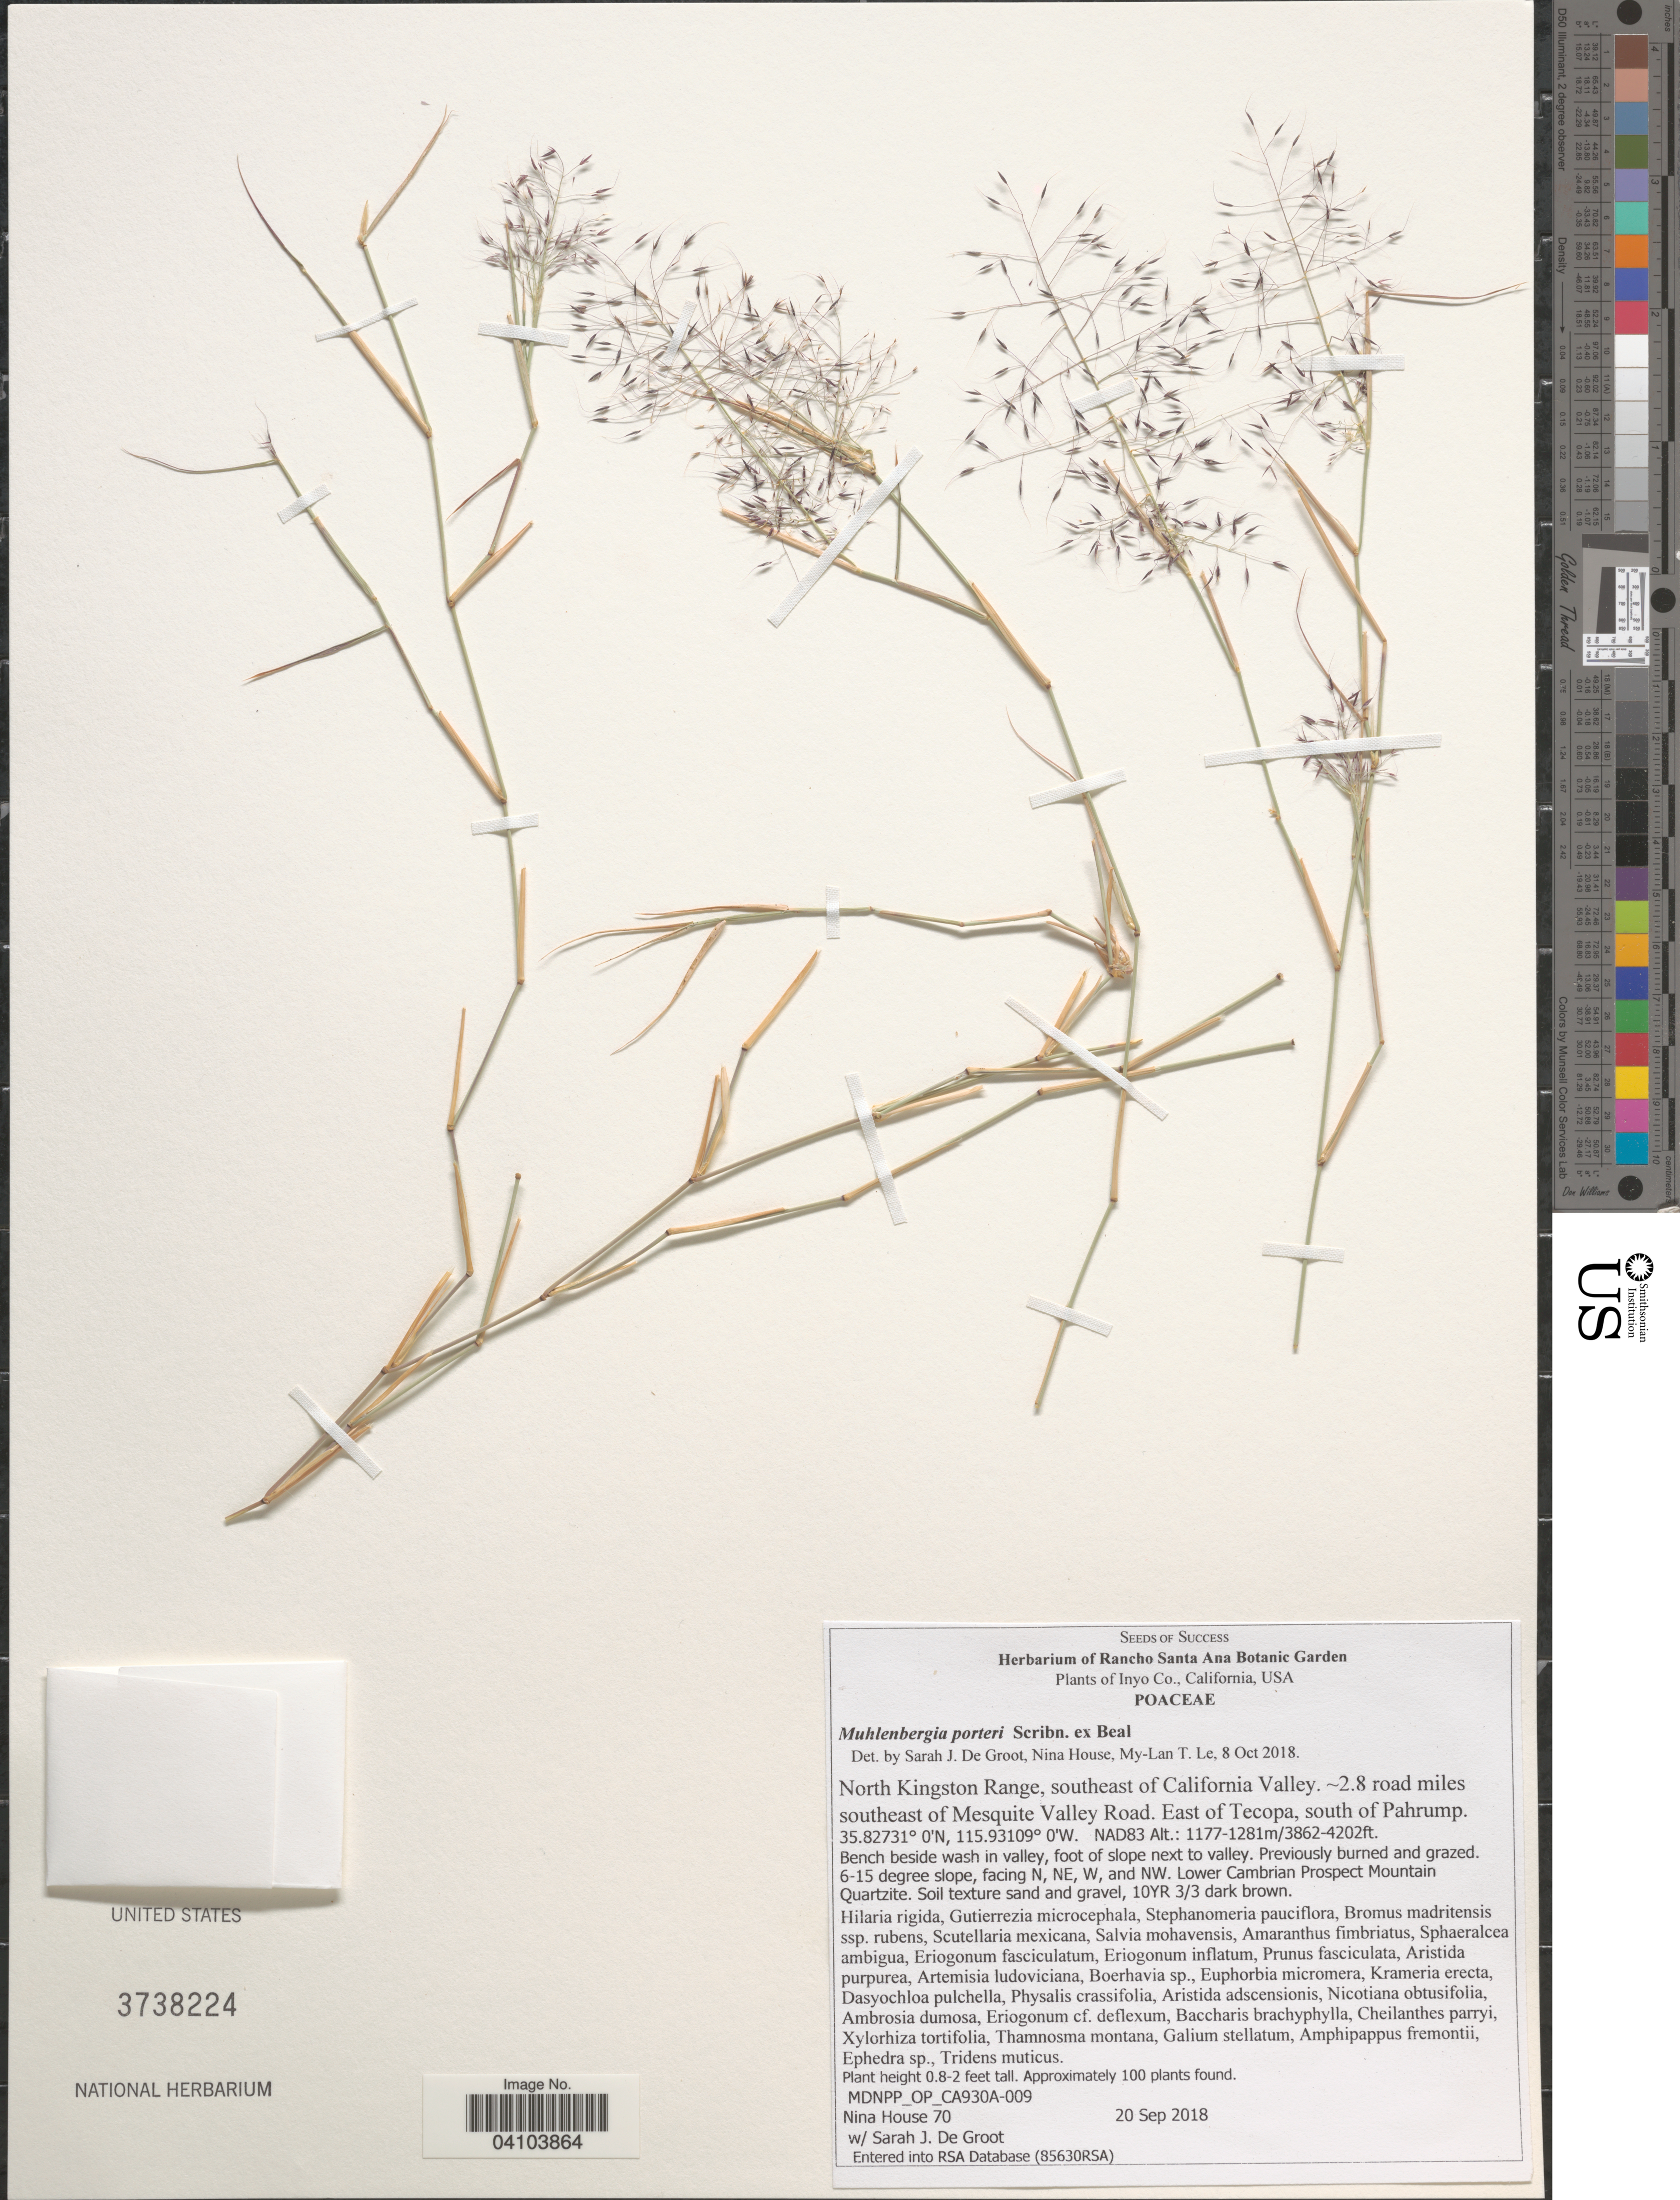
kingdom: Plantae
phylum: Tracheophyta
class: Liliopsida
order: Poales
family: Poaceae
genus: Muhlenbergia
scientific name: Muhlenbergia porteri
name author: Scribn. in W.J. Beal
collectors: N. House & S. De Groot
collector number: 70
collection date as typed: Transcribed d/m/y: 20/9/2018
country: United States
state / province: California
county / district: Inyo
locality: Inyo Co. North Kingston Range, southeast of California Valley. :2.8 road miles southeast of Mesquite Valley Road. East of Tecopa, south of Pahrump. NAD83.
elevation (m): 1177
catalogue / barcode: US 3738224